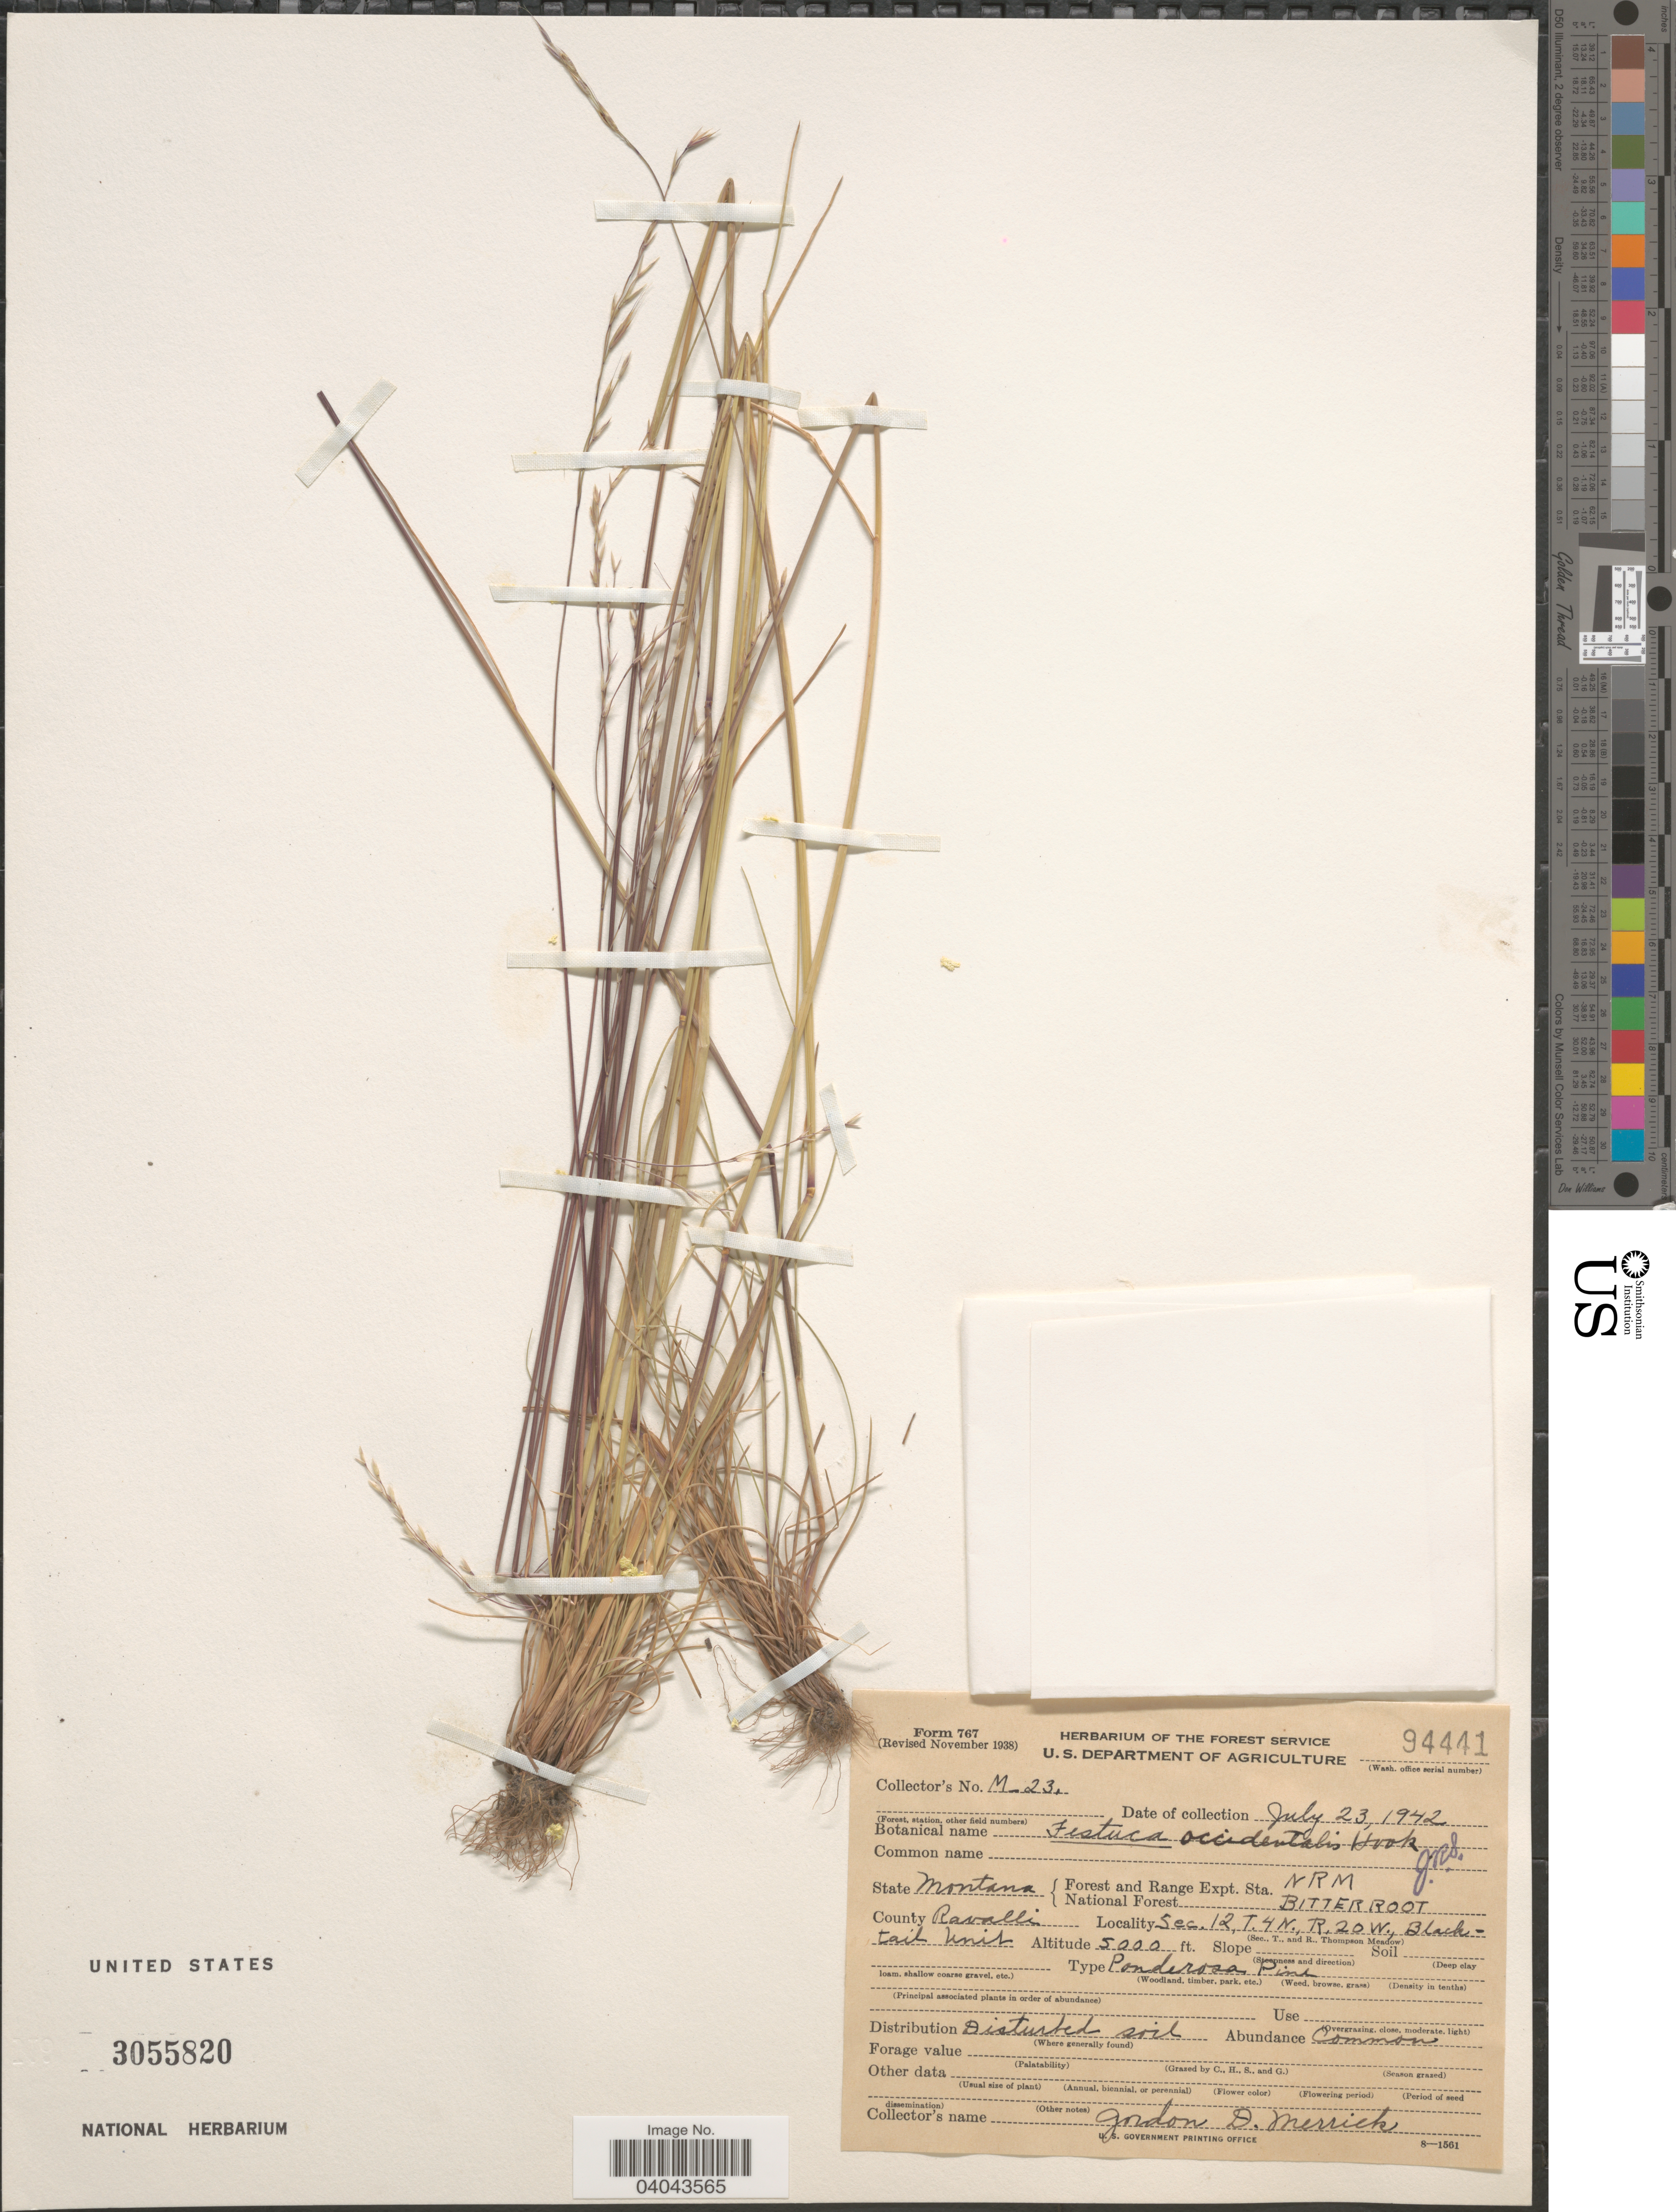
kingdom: Plantae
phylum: Tracheophyta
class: Liliopsida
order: Poales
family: Poaceae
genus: Festuca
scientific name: Festuca occidentalis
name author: Hook.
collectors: G. Merrick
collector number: M-23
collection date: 1942-07-23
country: United States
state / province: Montana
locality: Forest and Range Expt. Sta. NRM. National Forest Bitterroot. County Ravalli. Sec. 12, T. 4N., R. 20W., Black-tail Unit.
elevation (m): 1524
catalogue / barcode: US 3055820